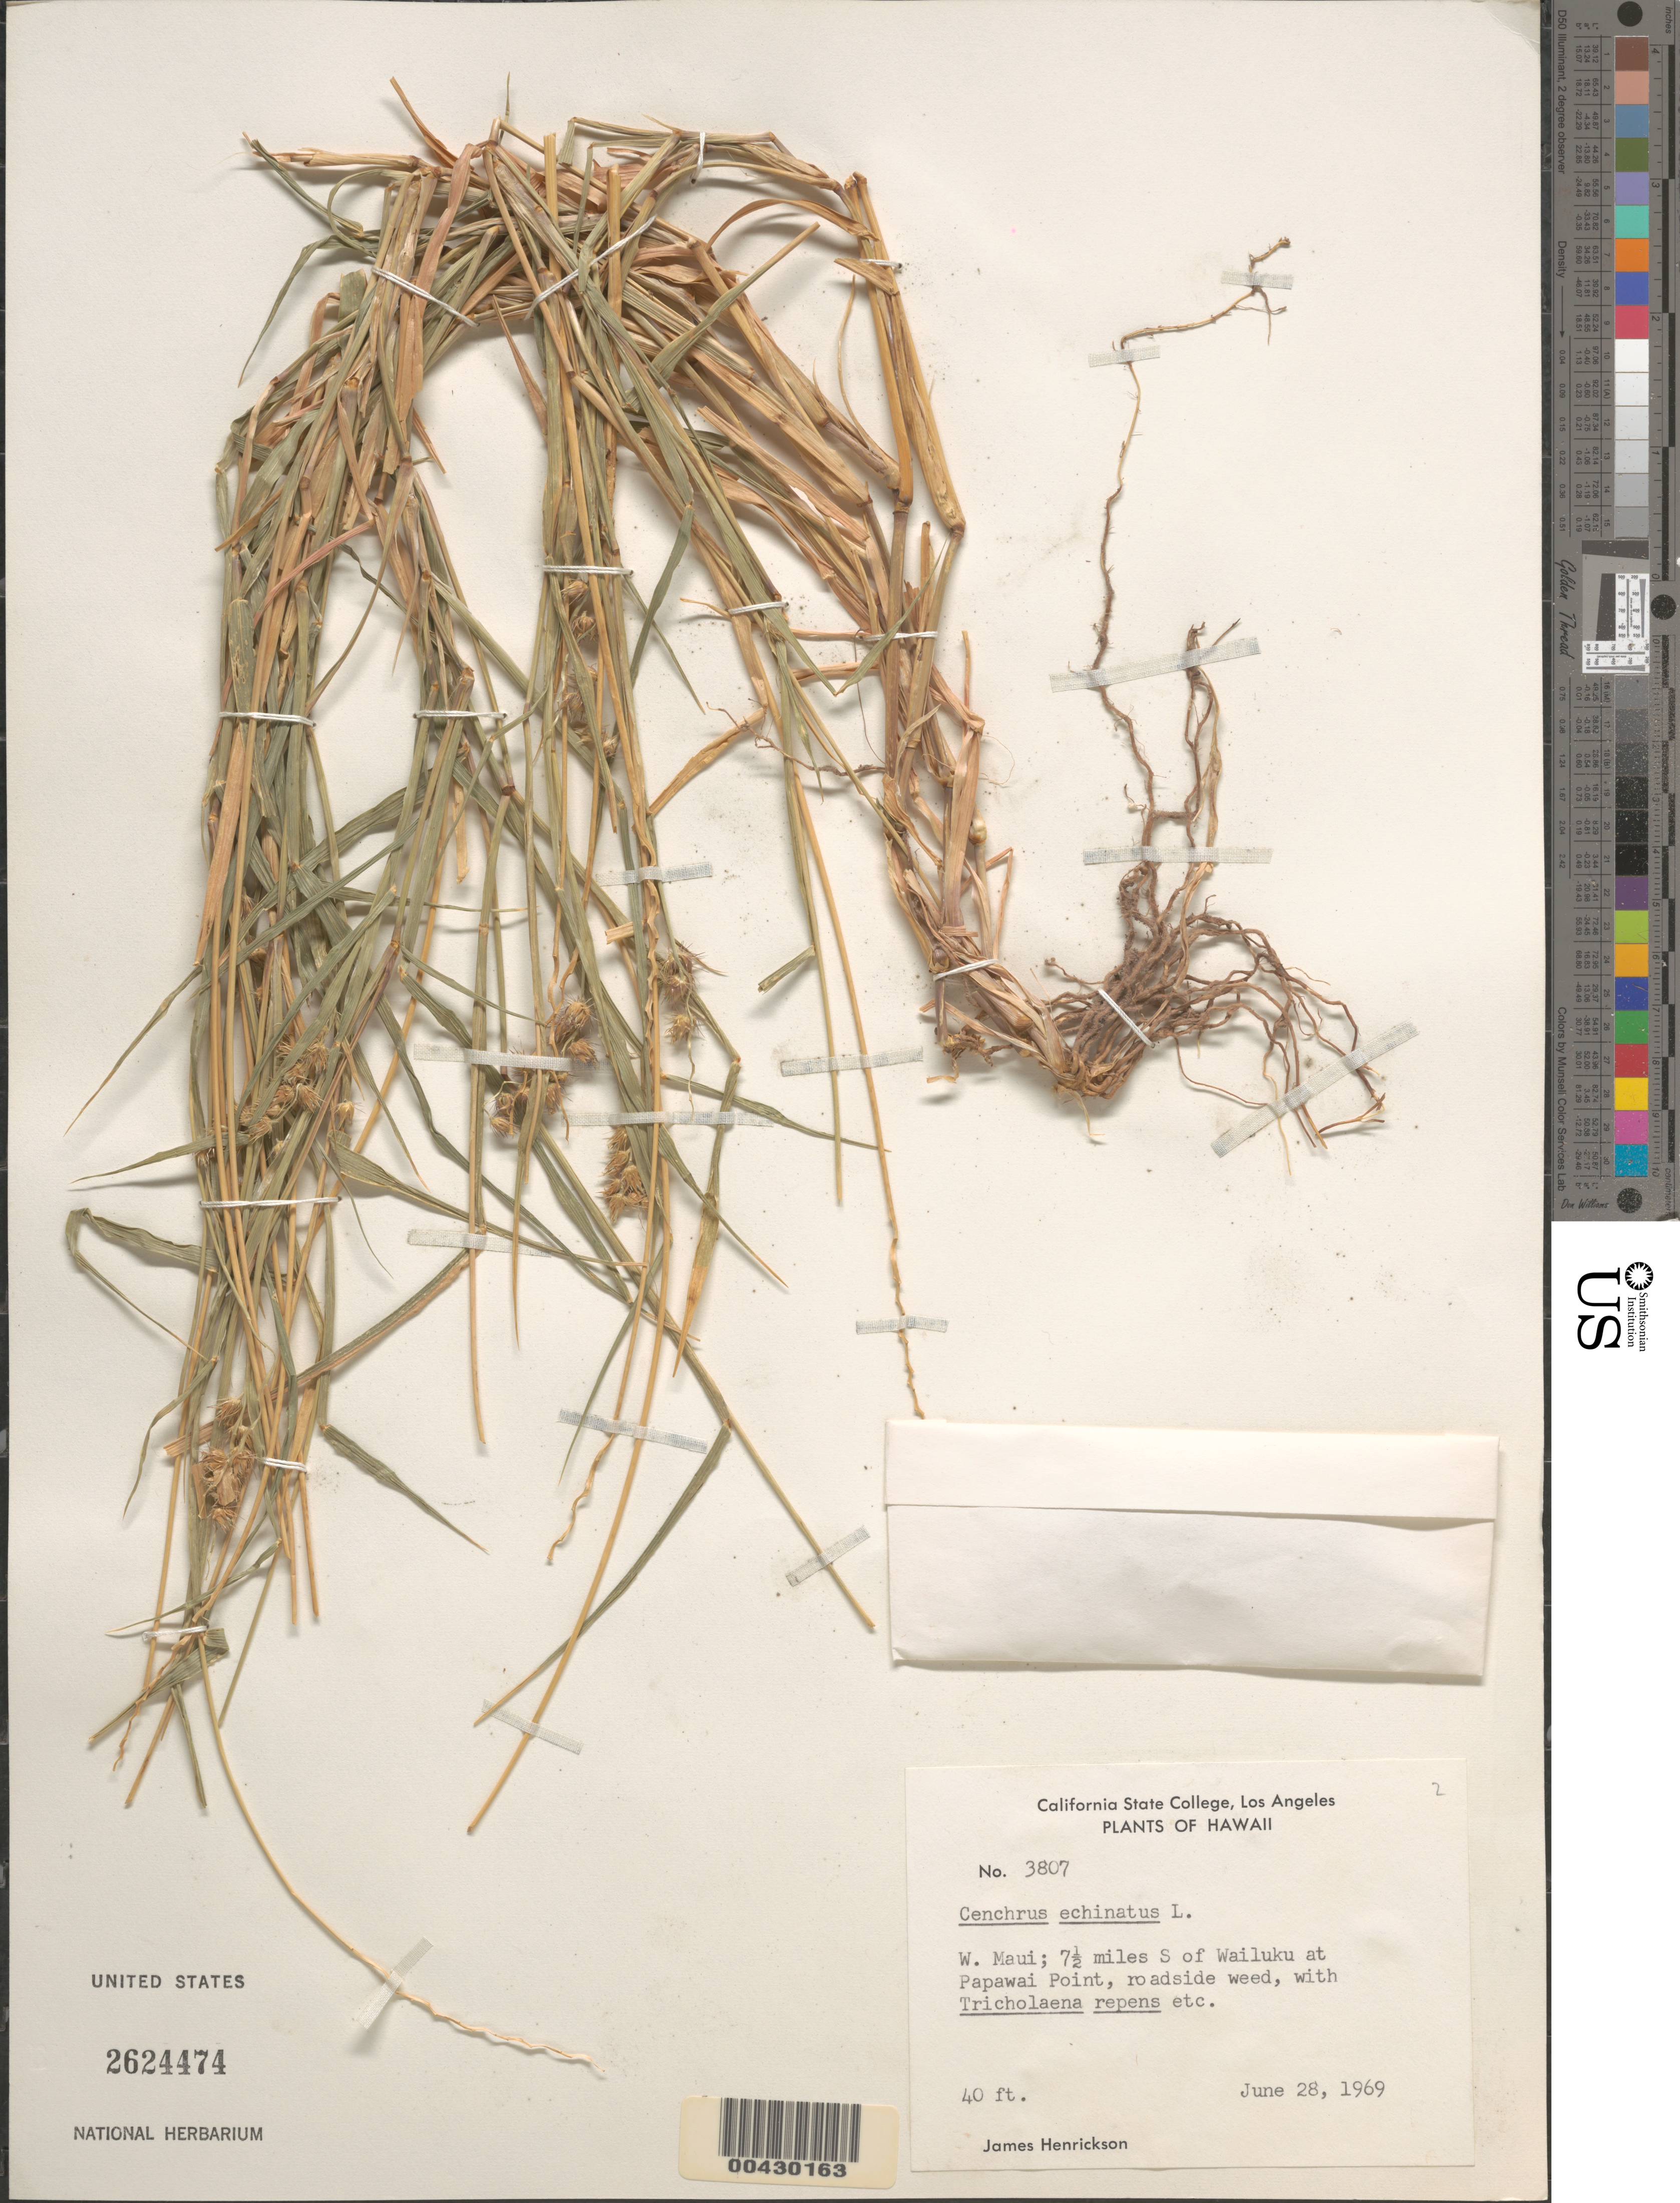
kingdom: Plantae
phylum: Tracheophyta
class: Liliopsida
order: Poales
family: Poaceae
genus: Cenchrus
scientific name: Cenchrus echinatus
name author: L.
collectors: J. S. Henrickson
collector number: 3807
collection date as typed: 28 Jun 1969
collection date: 1969-06-28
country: United States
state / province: Hawaii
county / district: Maui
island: Maui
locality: West Maui; 7 1/2 miles south of Wailuku at Papawai Point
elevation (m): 12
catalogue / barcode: US 2624474